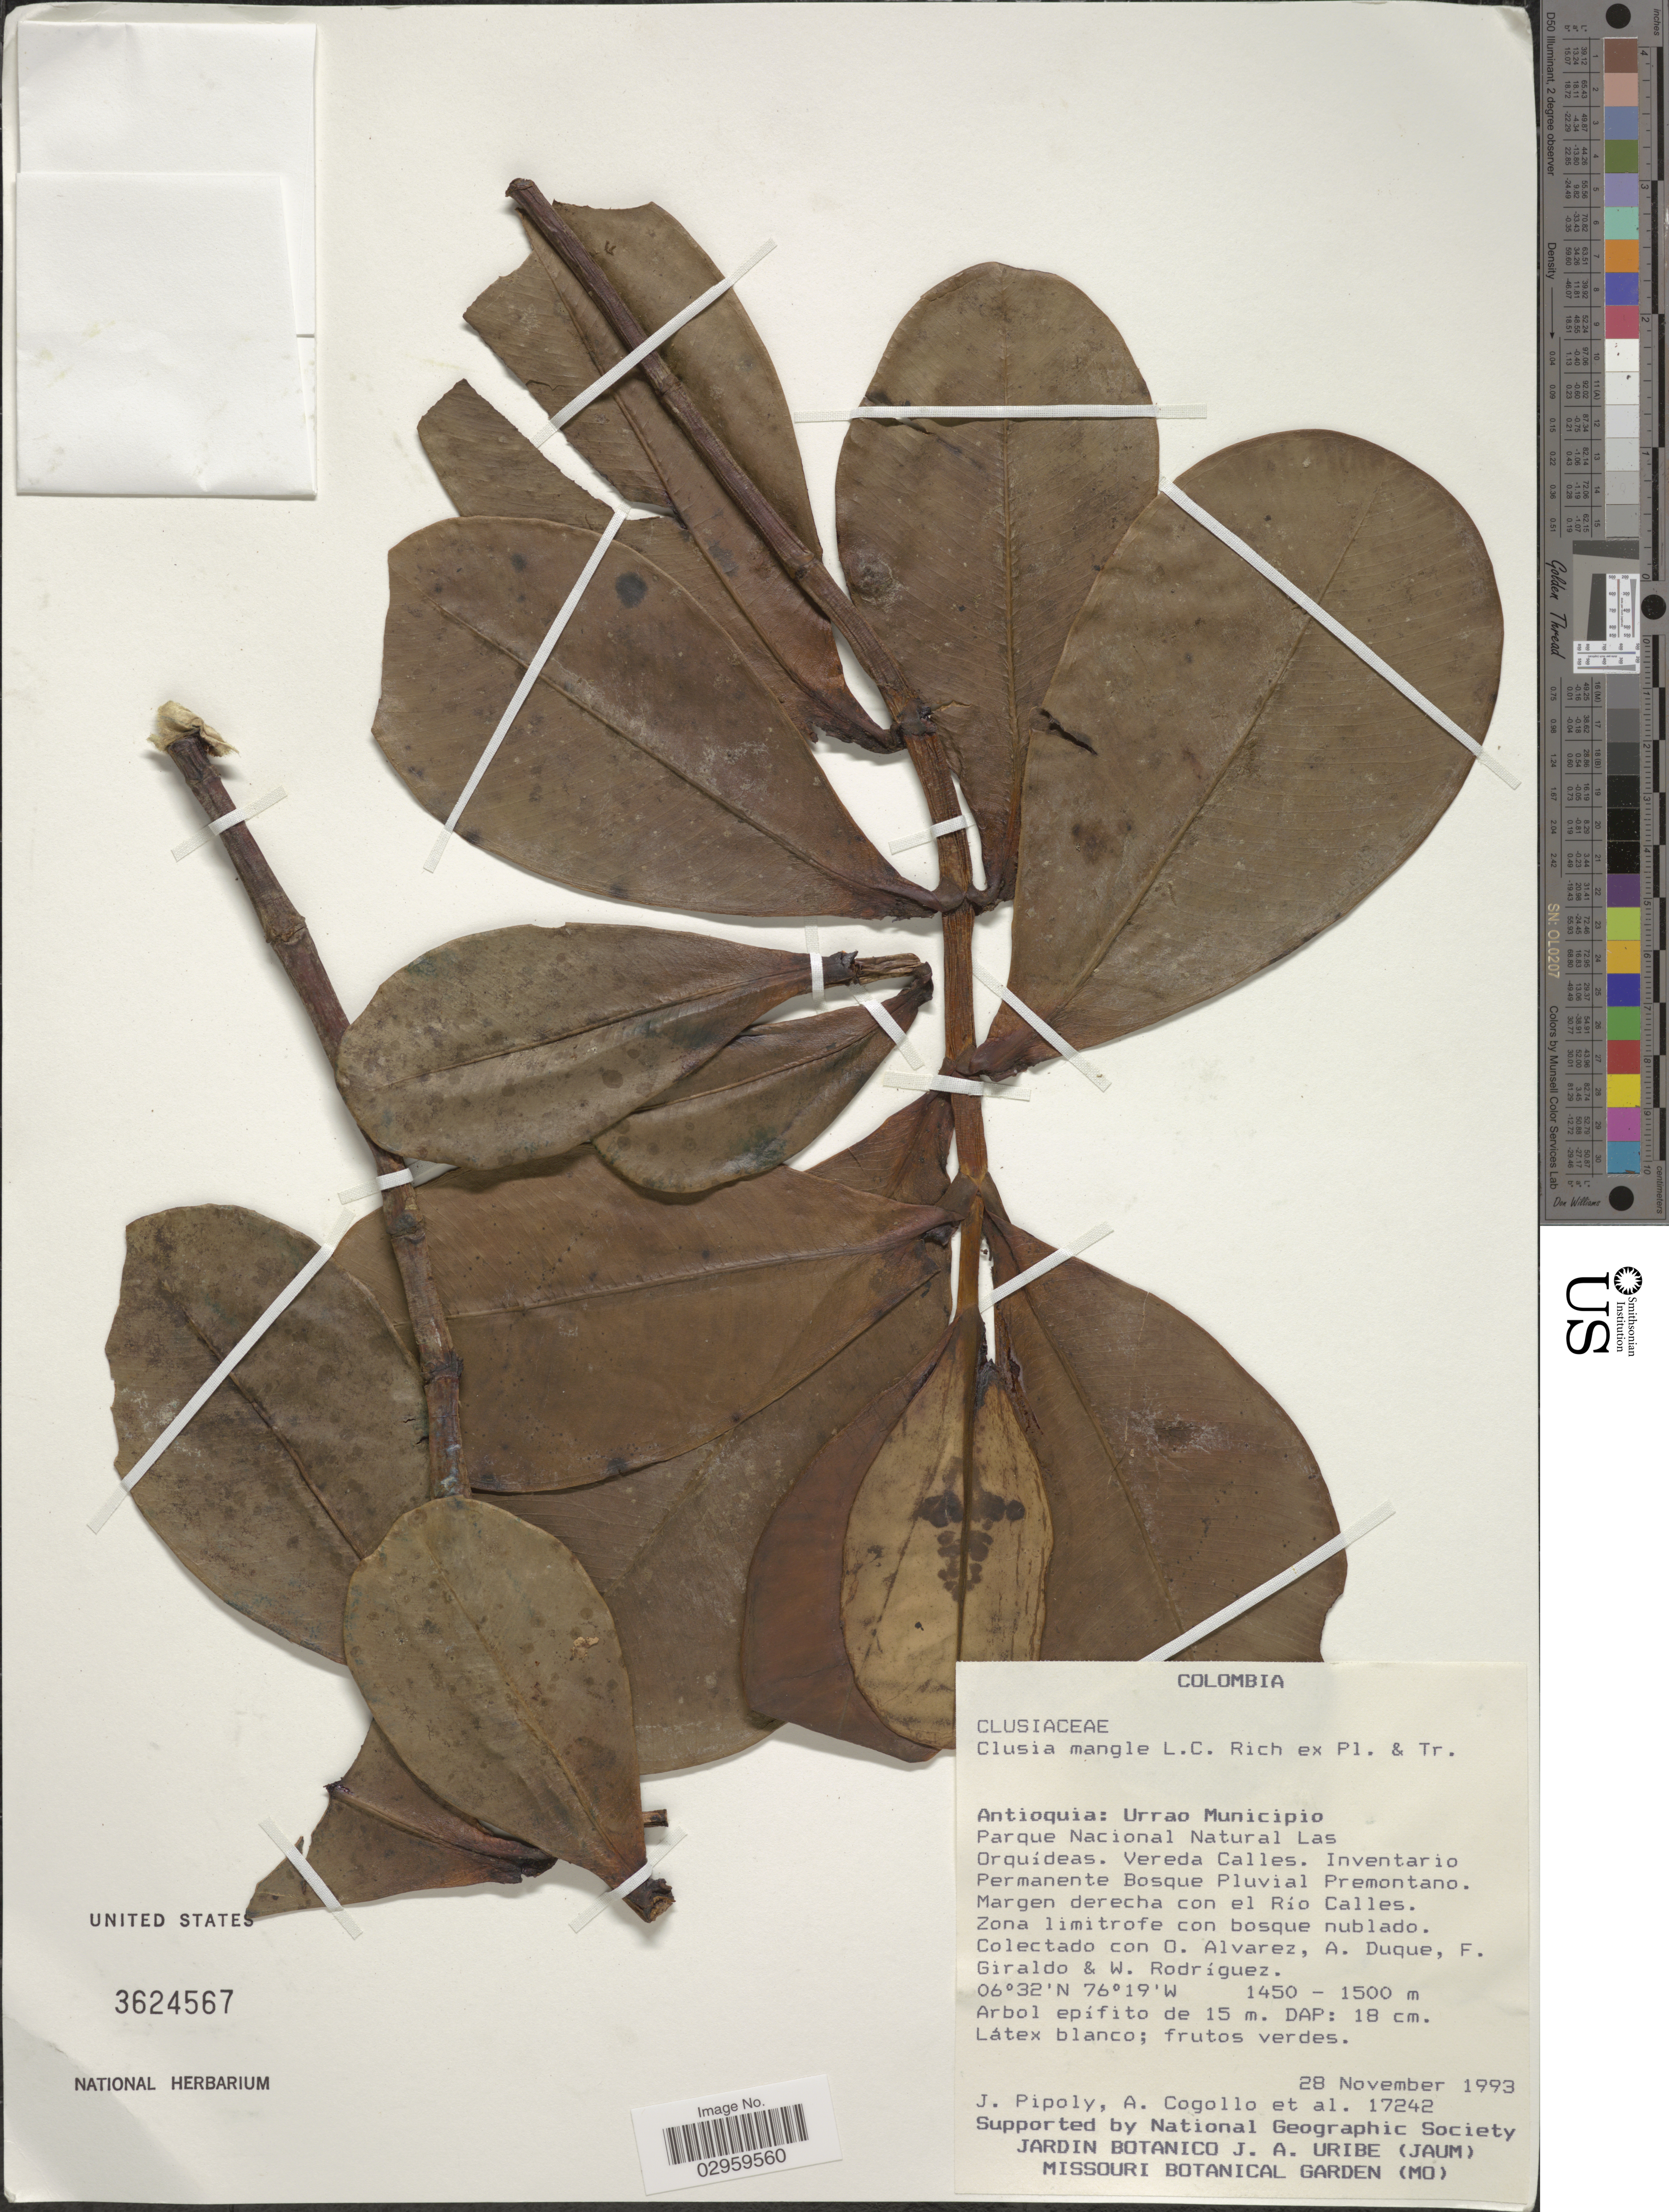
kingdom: Plantae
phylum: Tracheophyta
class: Magnoliopsida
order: Malpighiales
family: Clusiaceae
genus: Clusia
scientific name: Clusia mangle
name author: Rich. ex Planch. & Triana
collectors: J. J. Pipoly, A. Cogollo, O. Alvarez, A. Duque & et al.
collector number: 17242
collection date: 1993-11-28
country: Colombia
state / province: Antioquia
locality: Urrao Municipio. Parque Nacional Natural Las Orquídeas. Vereda Calles. Inventario Permanente Bosque Pluvial Premontano. Margen derecha con el Río Calles.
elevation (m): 1450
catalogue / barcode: US 3624567